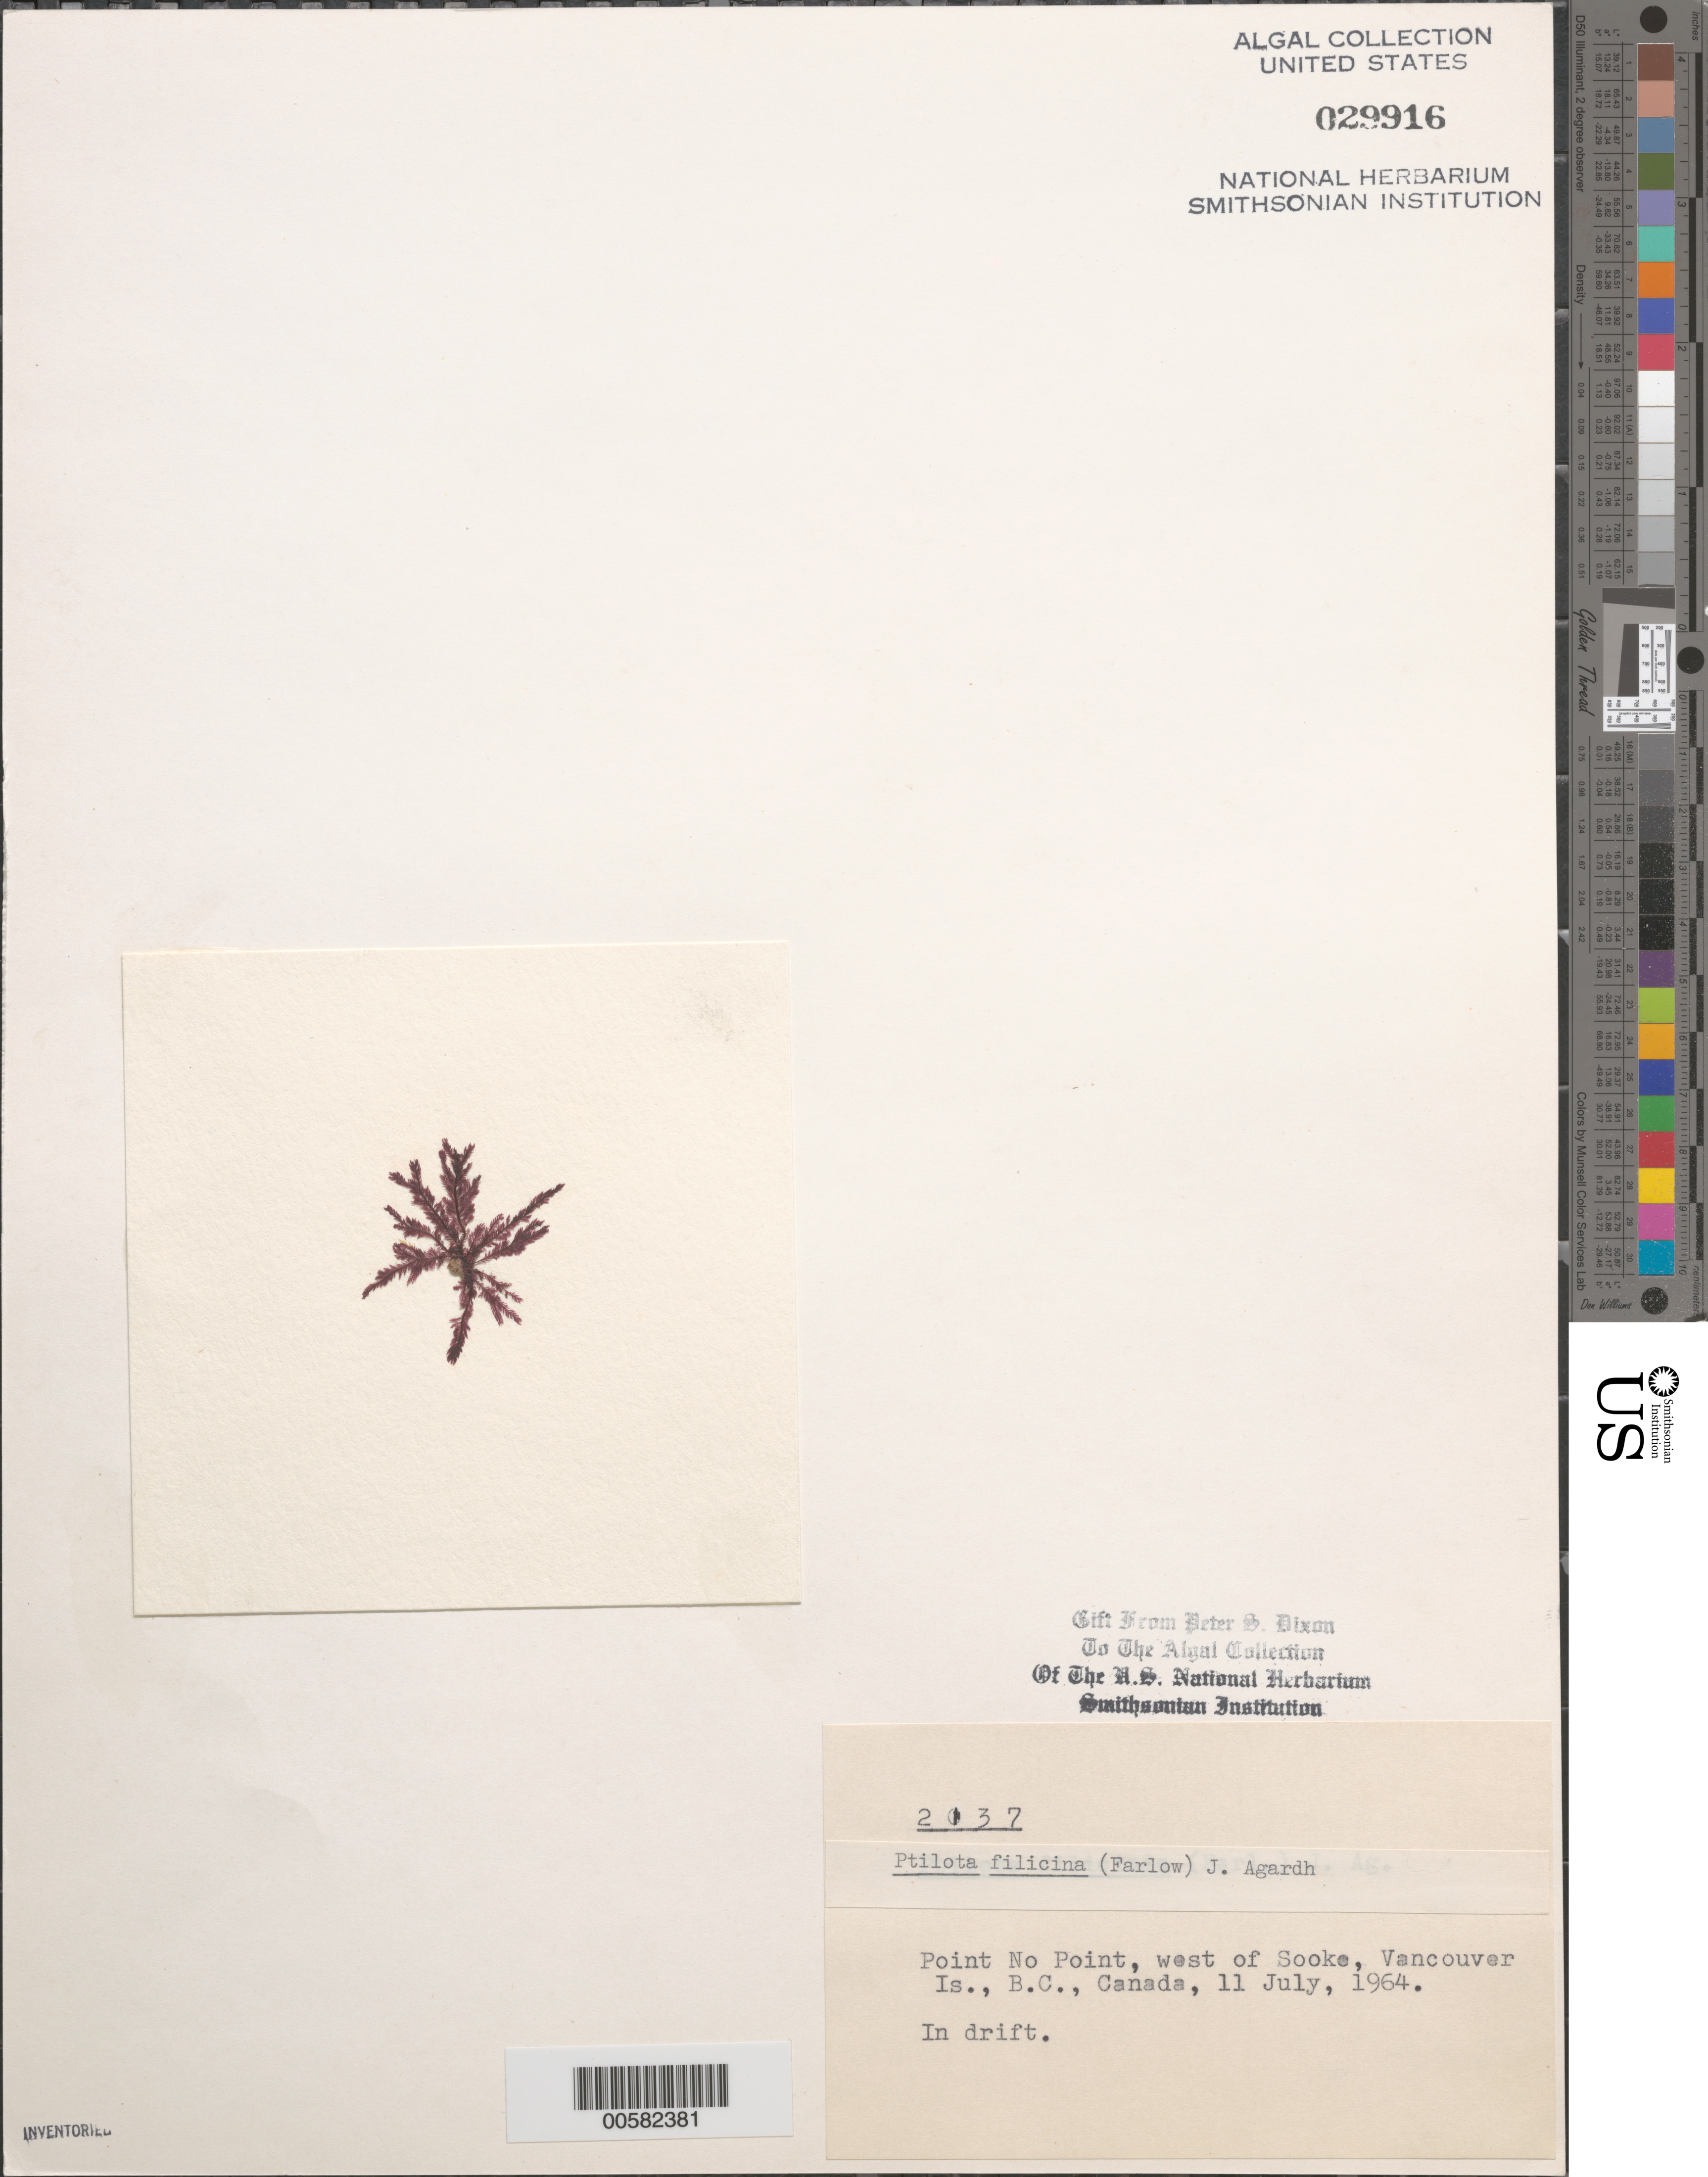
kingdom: Plantae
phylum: Rhodophyta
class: Florideophyceae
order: Ceramiales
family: Wrangeliaceae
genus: Ptilota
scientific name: Ptilota filicina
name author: J. Agardh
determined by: Dixon, P. S.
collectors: P. S. Dixon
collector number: PSD 2137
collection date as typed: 11 Jul 1964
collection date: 1964-07-11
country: Canada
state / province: British Columbia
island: Vancouver Island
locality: Point No Point, west of Sooke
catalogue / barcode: US 29916